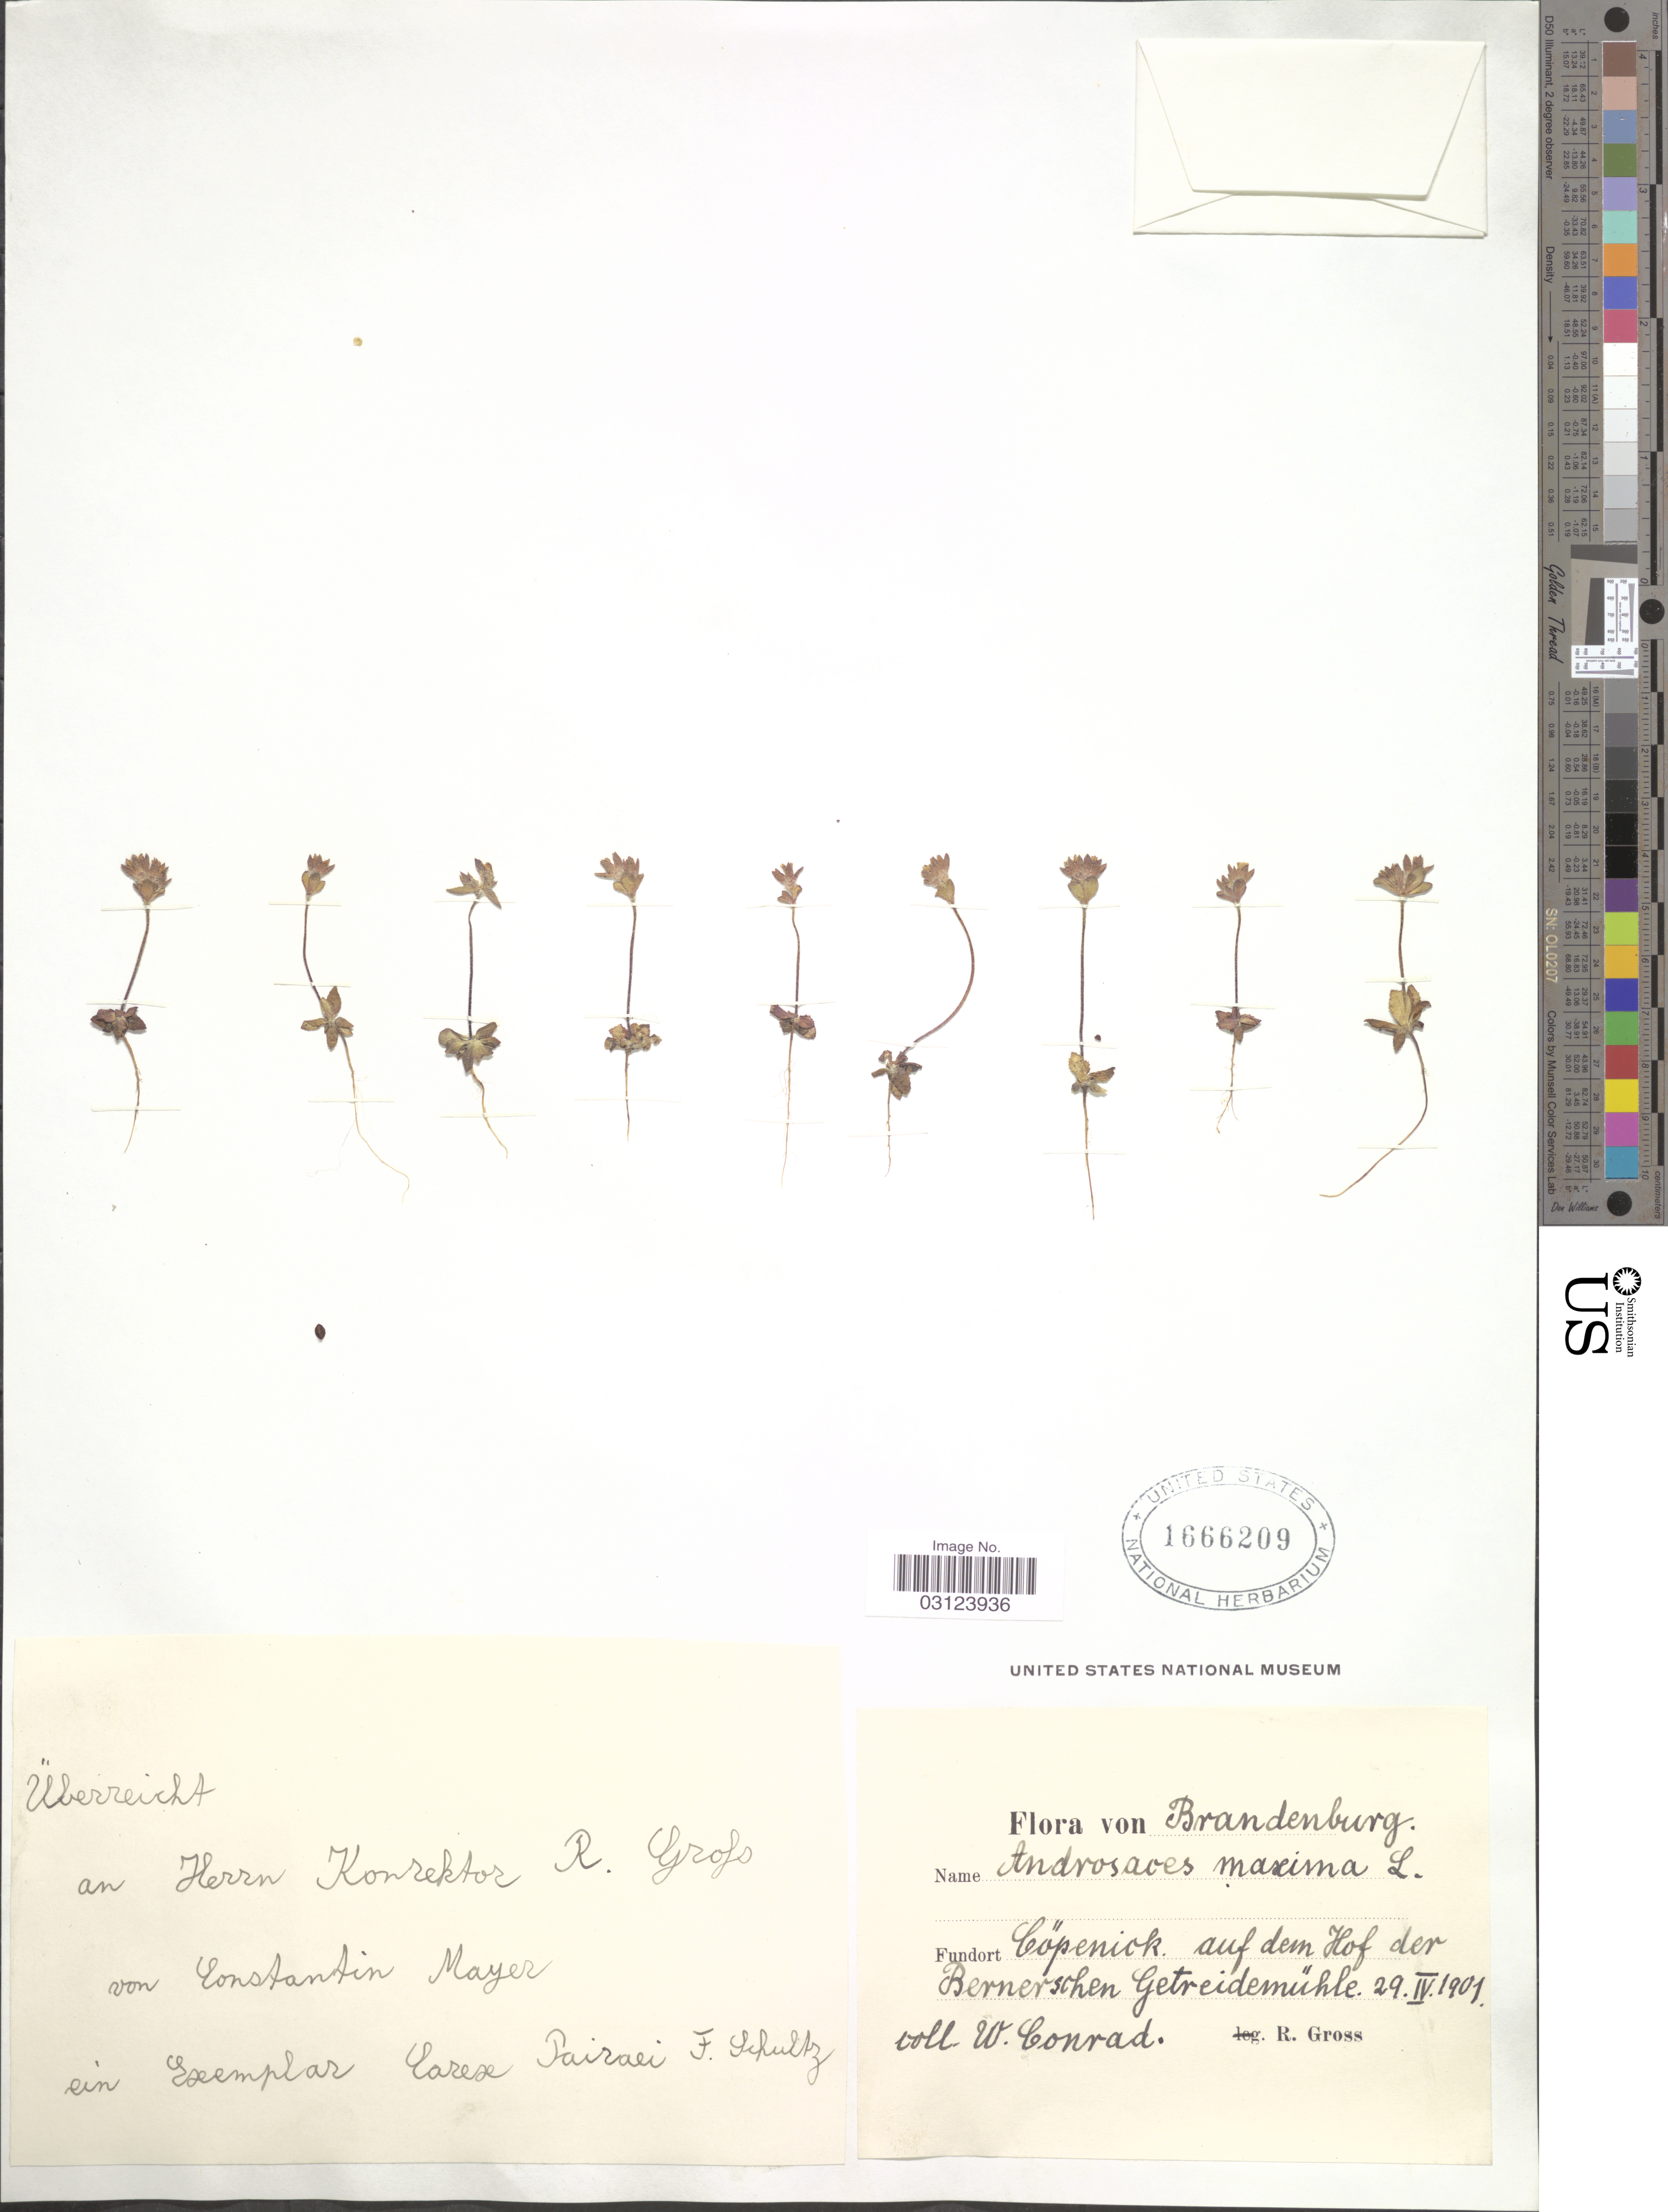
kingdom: Plantae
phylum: Tracheophyta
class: Magnoliopsida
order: Ericales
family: Primulaceae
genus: Androsace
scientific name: Androsace maxima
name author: L.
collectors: W. Conrad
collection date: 1901-04-29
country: Germany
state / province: Brandenburg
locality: Cöpenick auf dem Hof der Bernerschen Getreidemühle.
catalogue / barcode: US 1666209